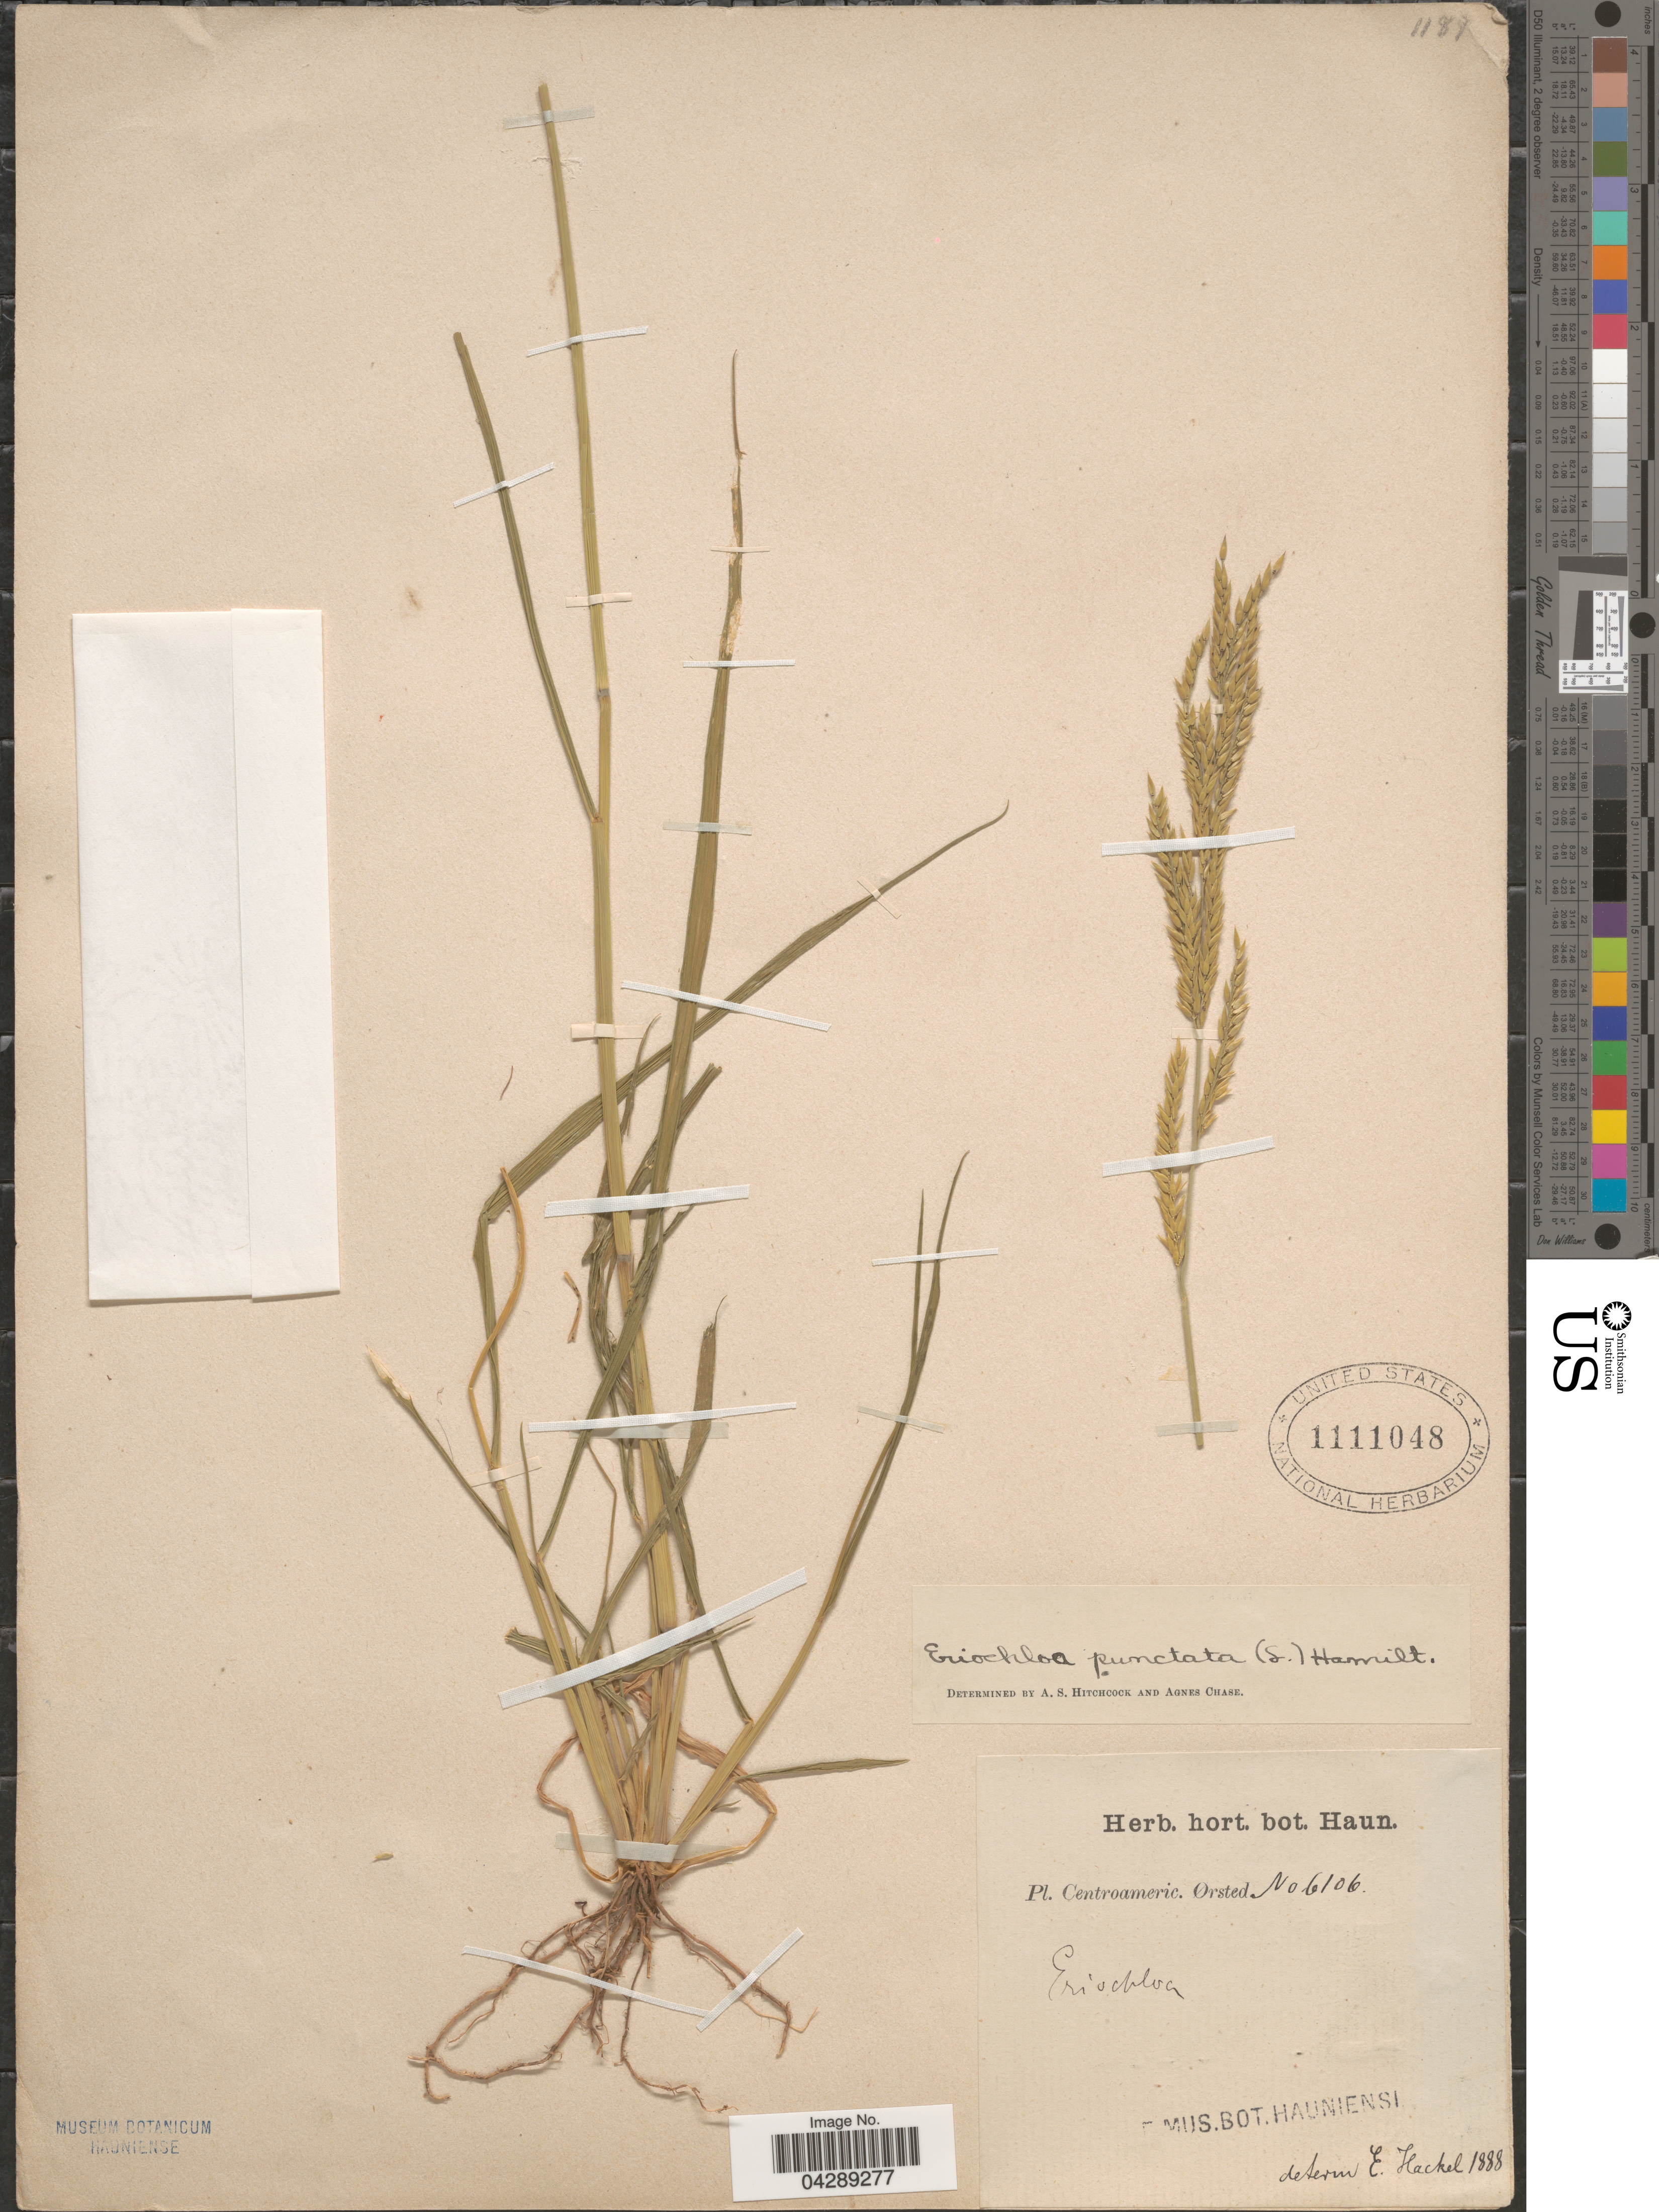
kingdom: Plantae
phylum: Tracheophyta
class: Liliopsida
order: Poales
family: Poaceae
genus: Eriochloa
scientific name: Eriochloa punctata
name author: (L.) Desv. ex Ham.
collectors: Ørsted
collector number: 6106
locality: Centroameric.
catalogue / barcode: US 1111048